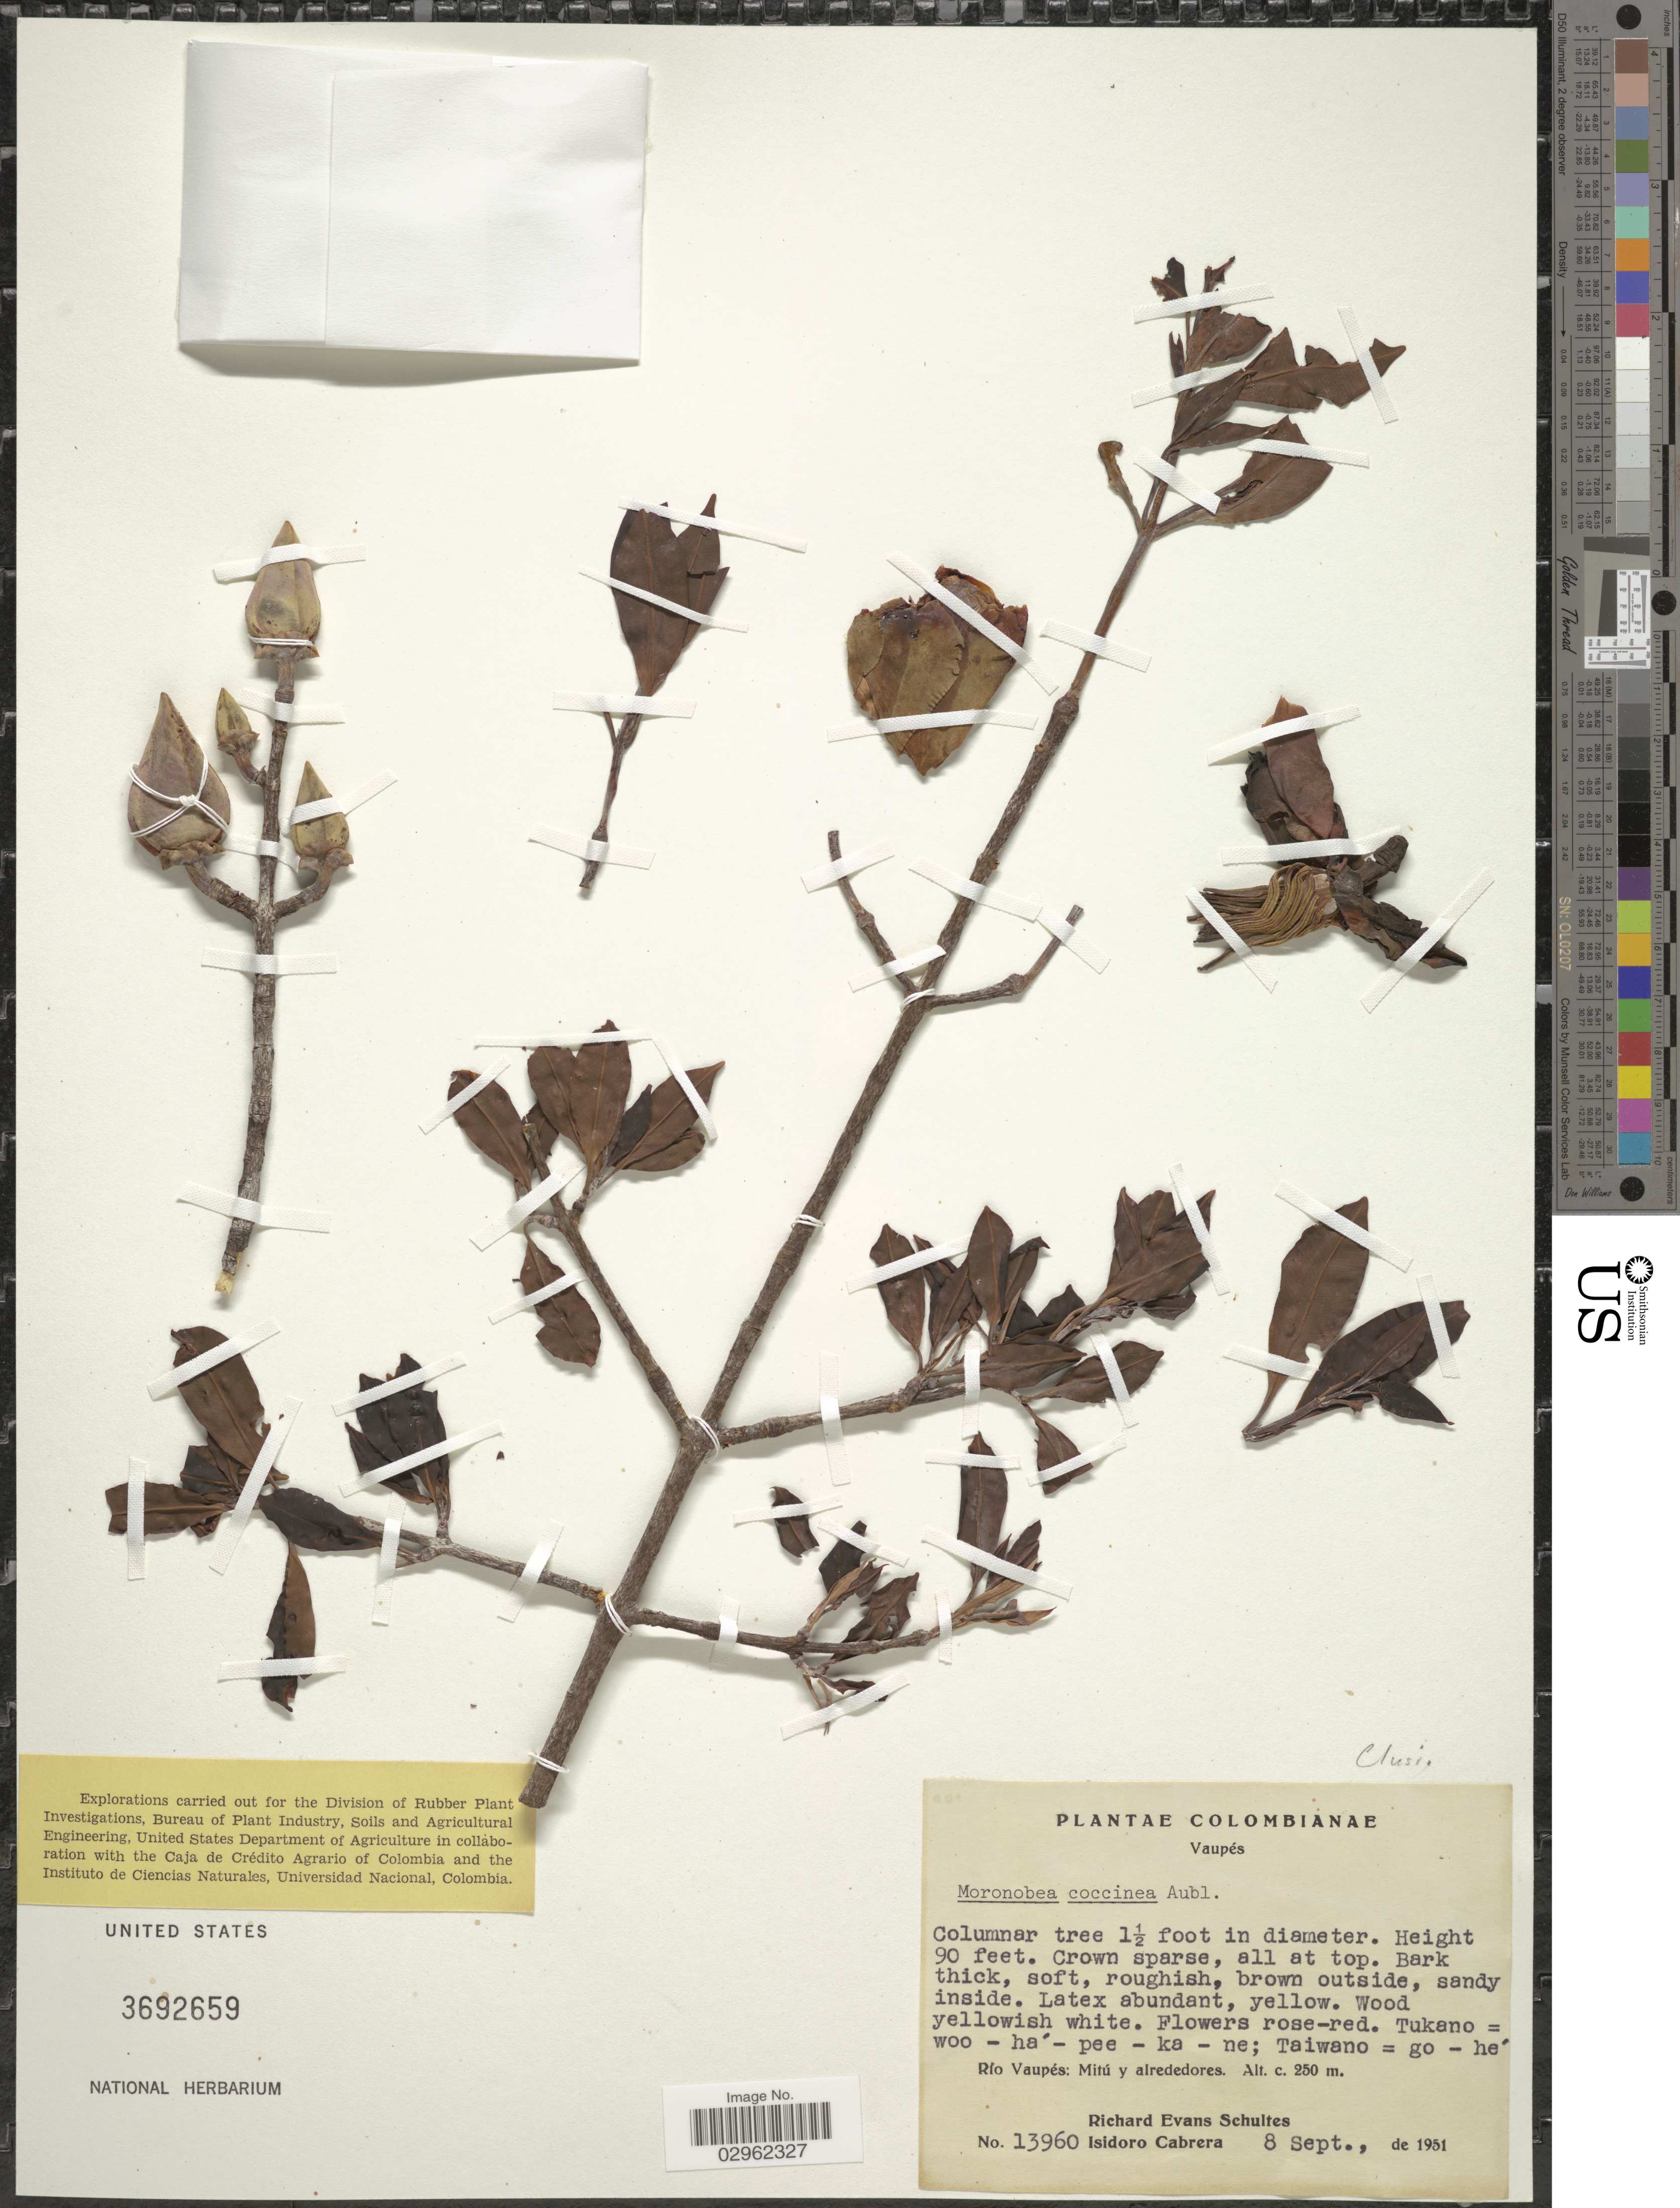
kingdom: Plantae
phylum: Tracheophyta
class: Magnoliopsida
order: Malpighiales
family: Clusiaceae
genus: Moronobea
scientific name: Moronobea coccinea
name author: Aubl.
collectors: R. E. Schultes & I. Cabrera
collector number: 13960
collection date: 1951-09-08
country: Colombia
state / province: Vaupés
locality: Río Vaupés: Mitú y alrededores.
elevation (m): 250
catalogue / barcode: US 3692659